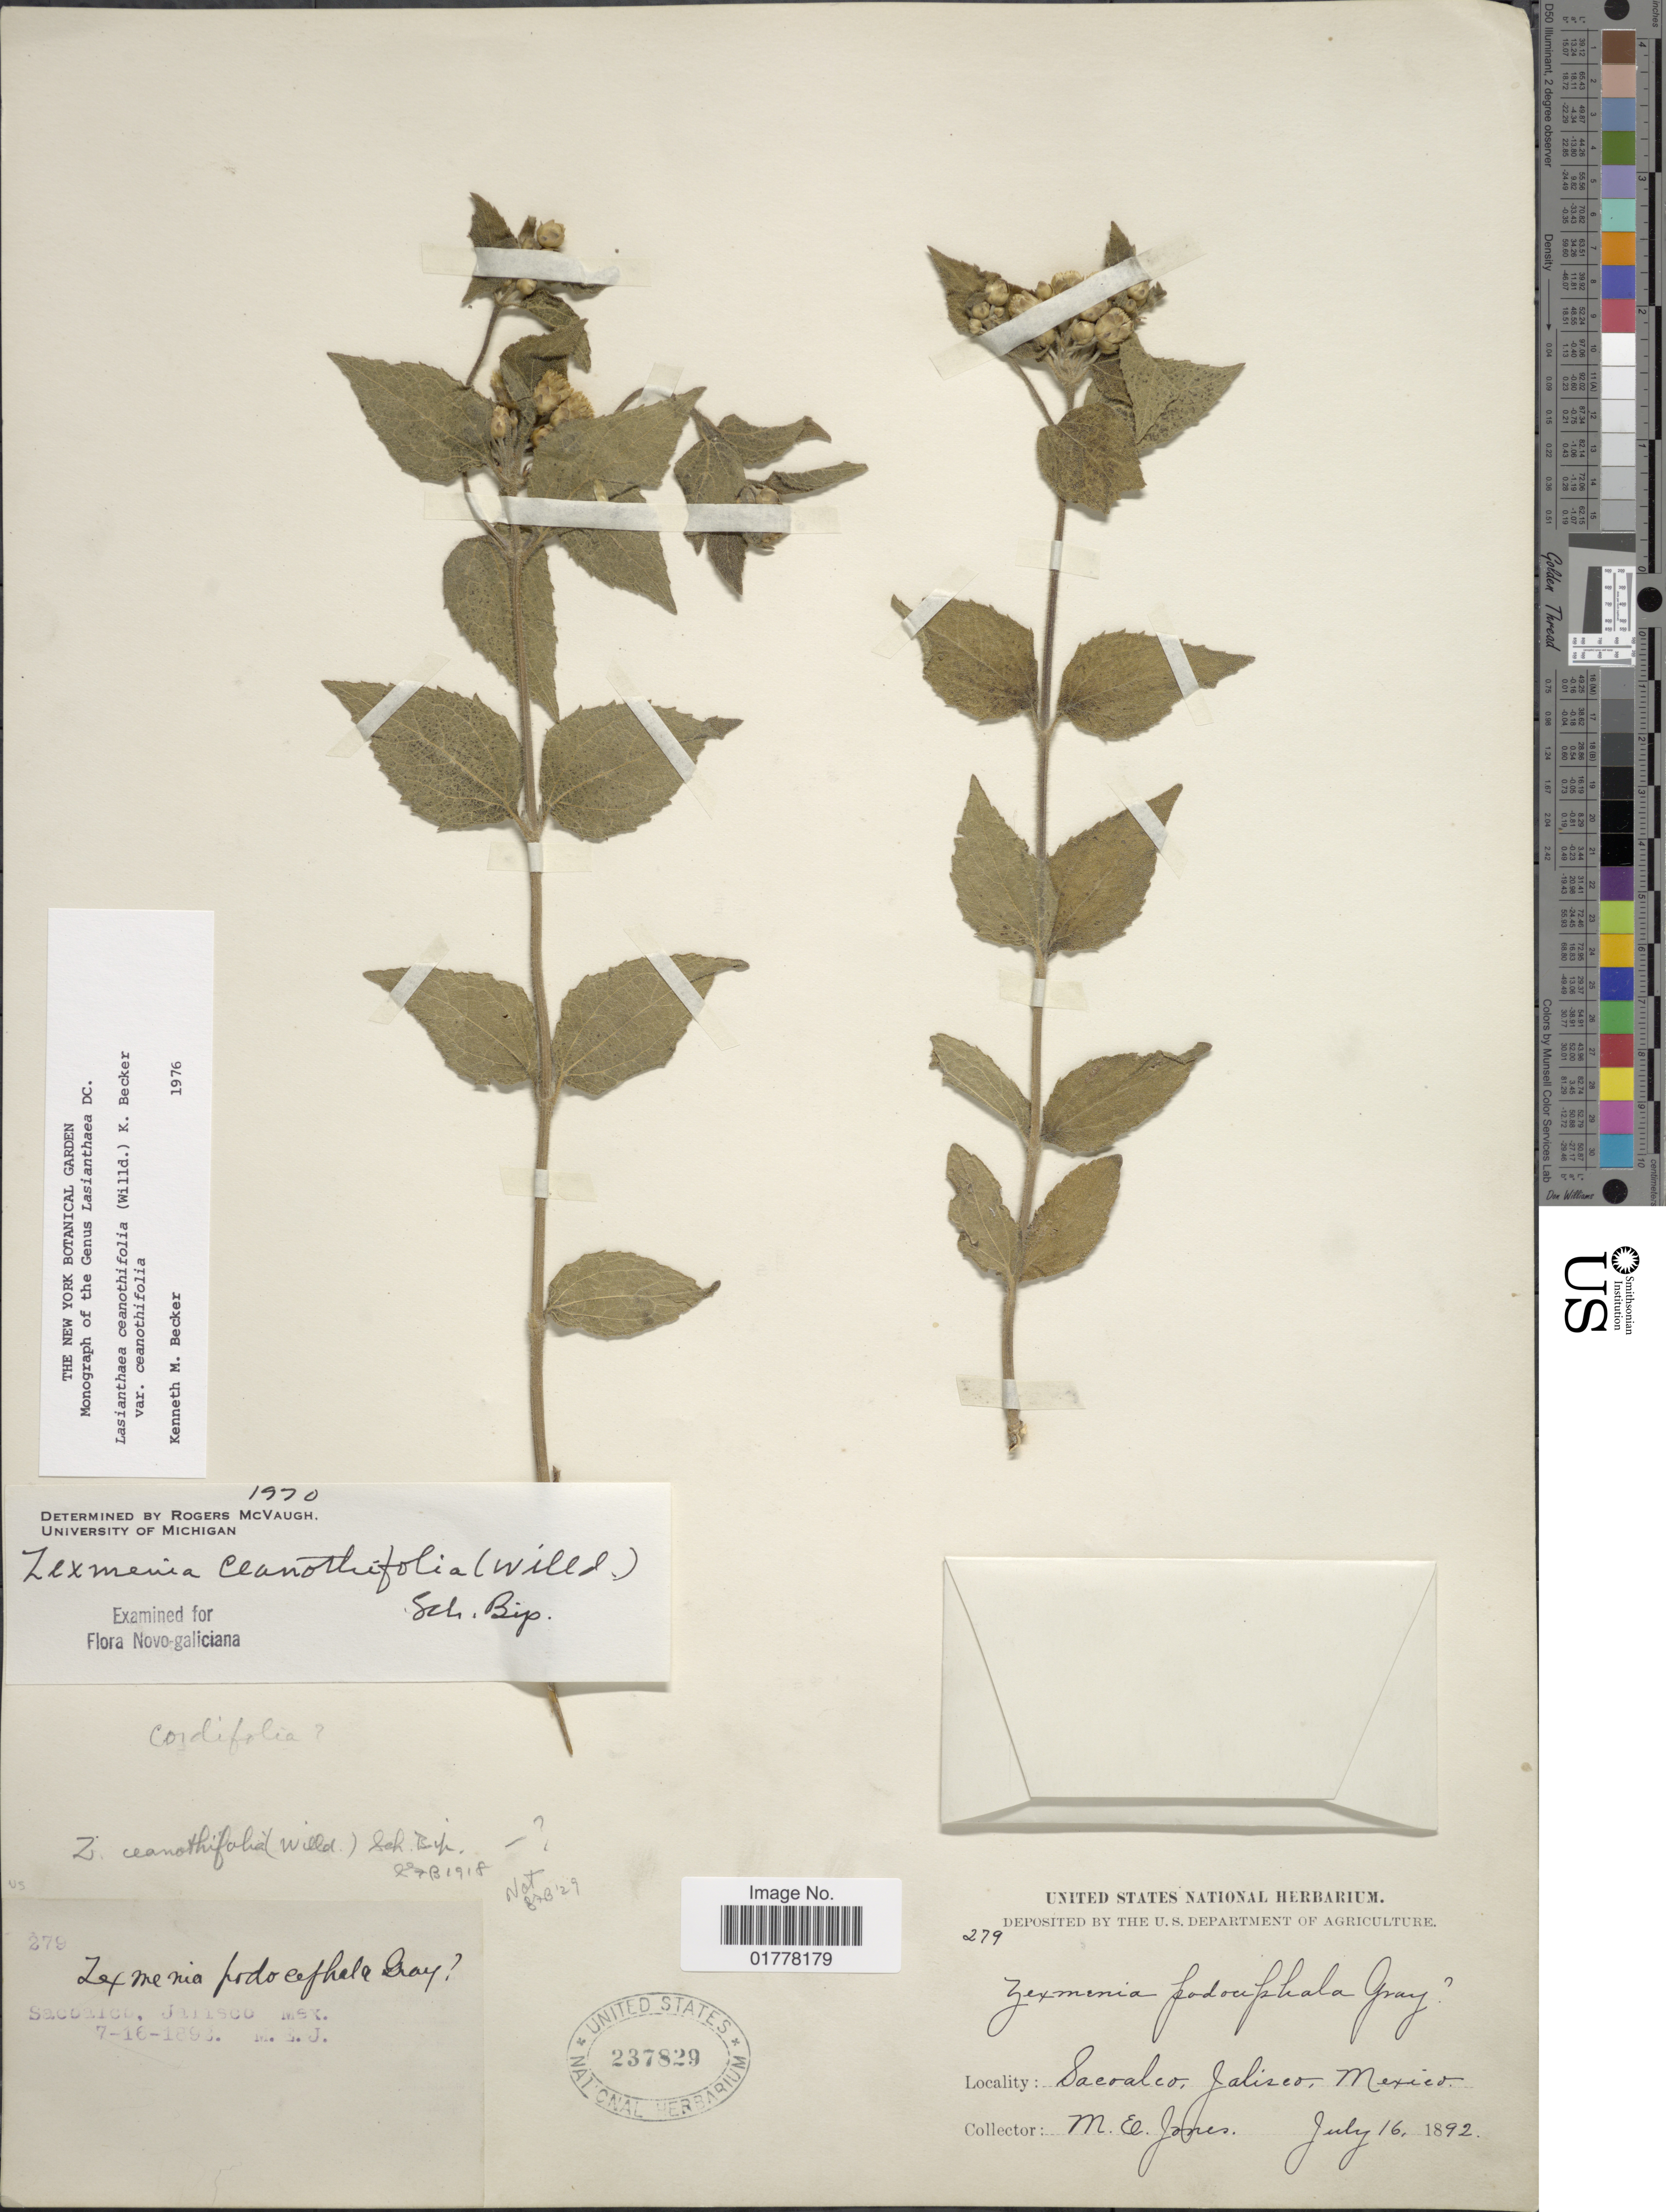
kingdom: Plantae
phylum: Tracheophyta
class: Magnoliopsida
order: Asterales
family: Asteraceae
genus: Lasianthaea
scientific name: Lasianthaea ceanothifolia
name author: (Willd.) K.M. Becker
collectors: M. E. Jones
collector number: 279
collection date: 1892-07-16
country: Mexico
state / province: Jalisco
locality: Saeralco, Jalisco, Mexico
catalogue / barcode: US 237829